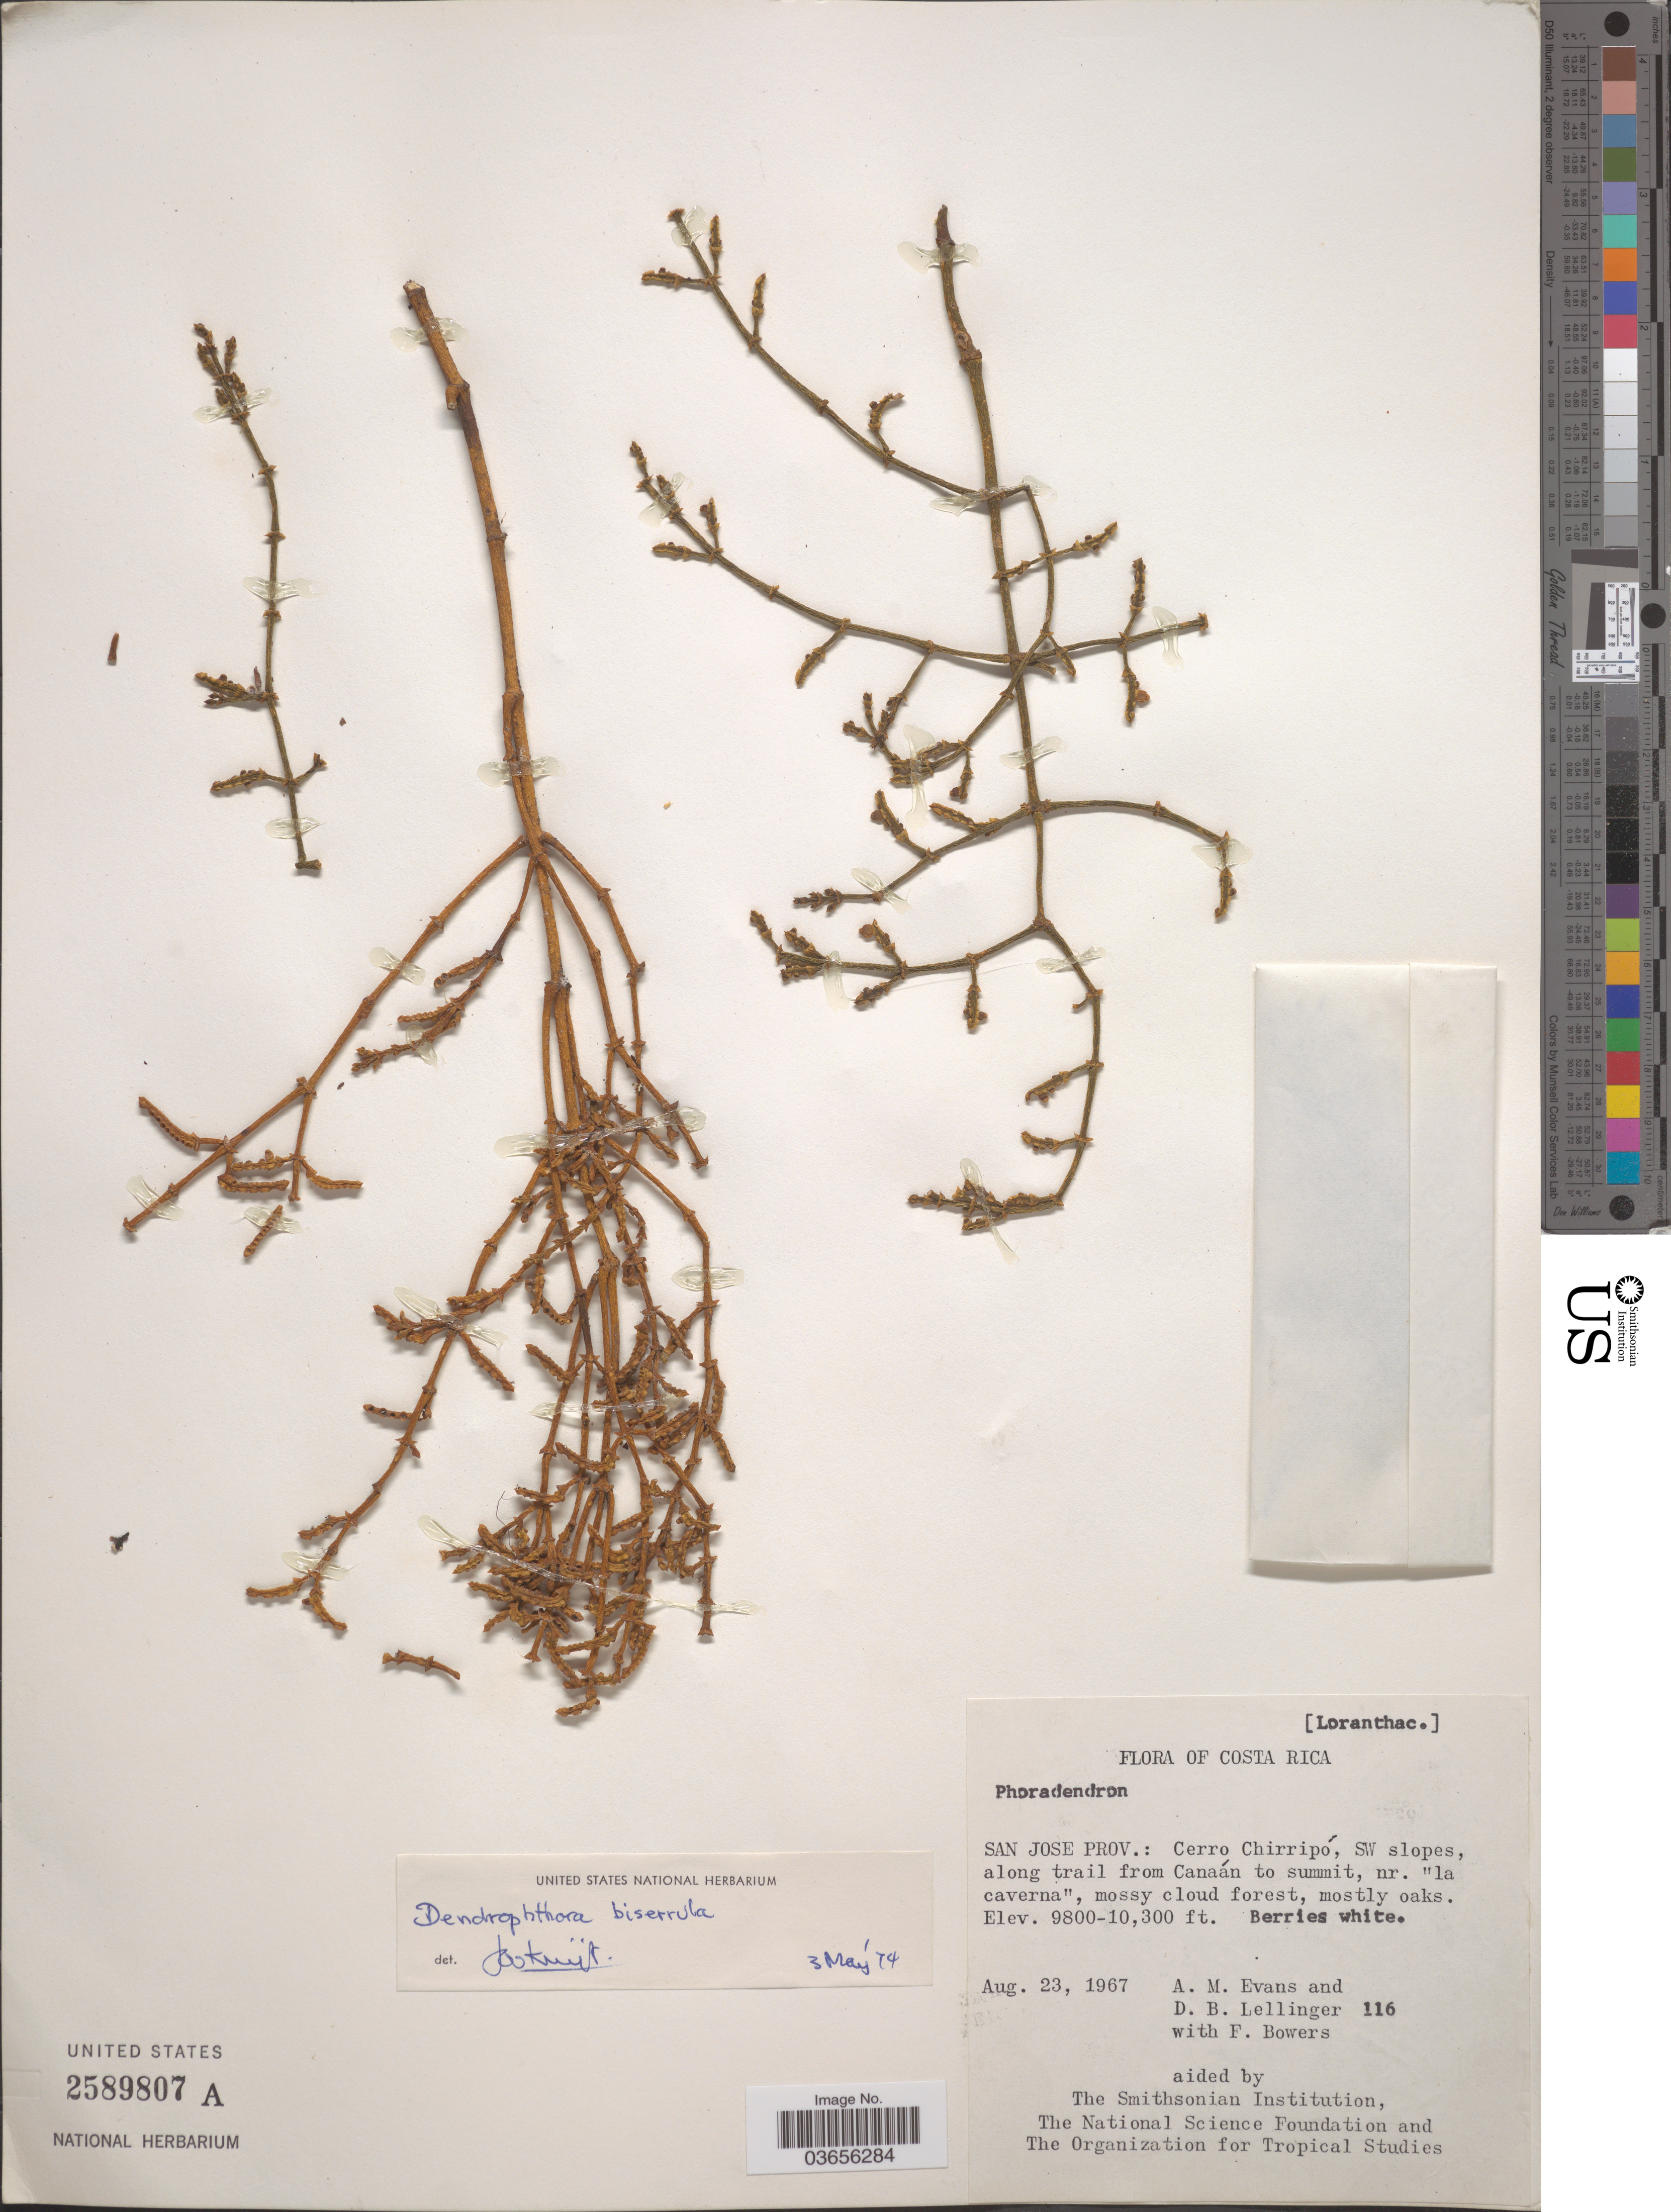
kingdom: Plantae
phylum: Tracheophyta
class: Magnoliopsida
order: Santalales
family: Viscaceae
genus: Dendrophthora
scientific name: Dendrophthora squamigera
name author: (Benth.) Kuntze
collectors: A. M. Evans, D. B. Lellinger & F. Bowers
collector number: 116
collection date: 1967-08-23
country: Costa Rica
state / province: San José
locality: Cerro Chirripó, SW slopes, along trail from Canaán to summit, nr. "la caverna".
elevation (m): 2987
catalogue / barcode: US 2589807A